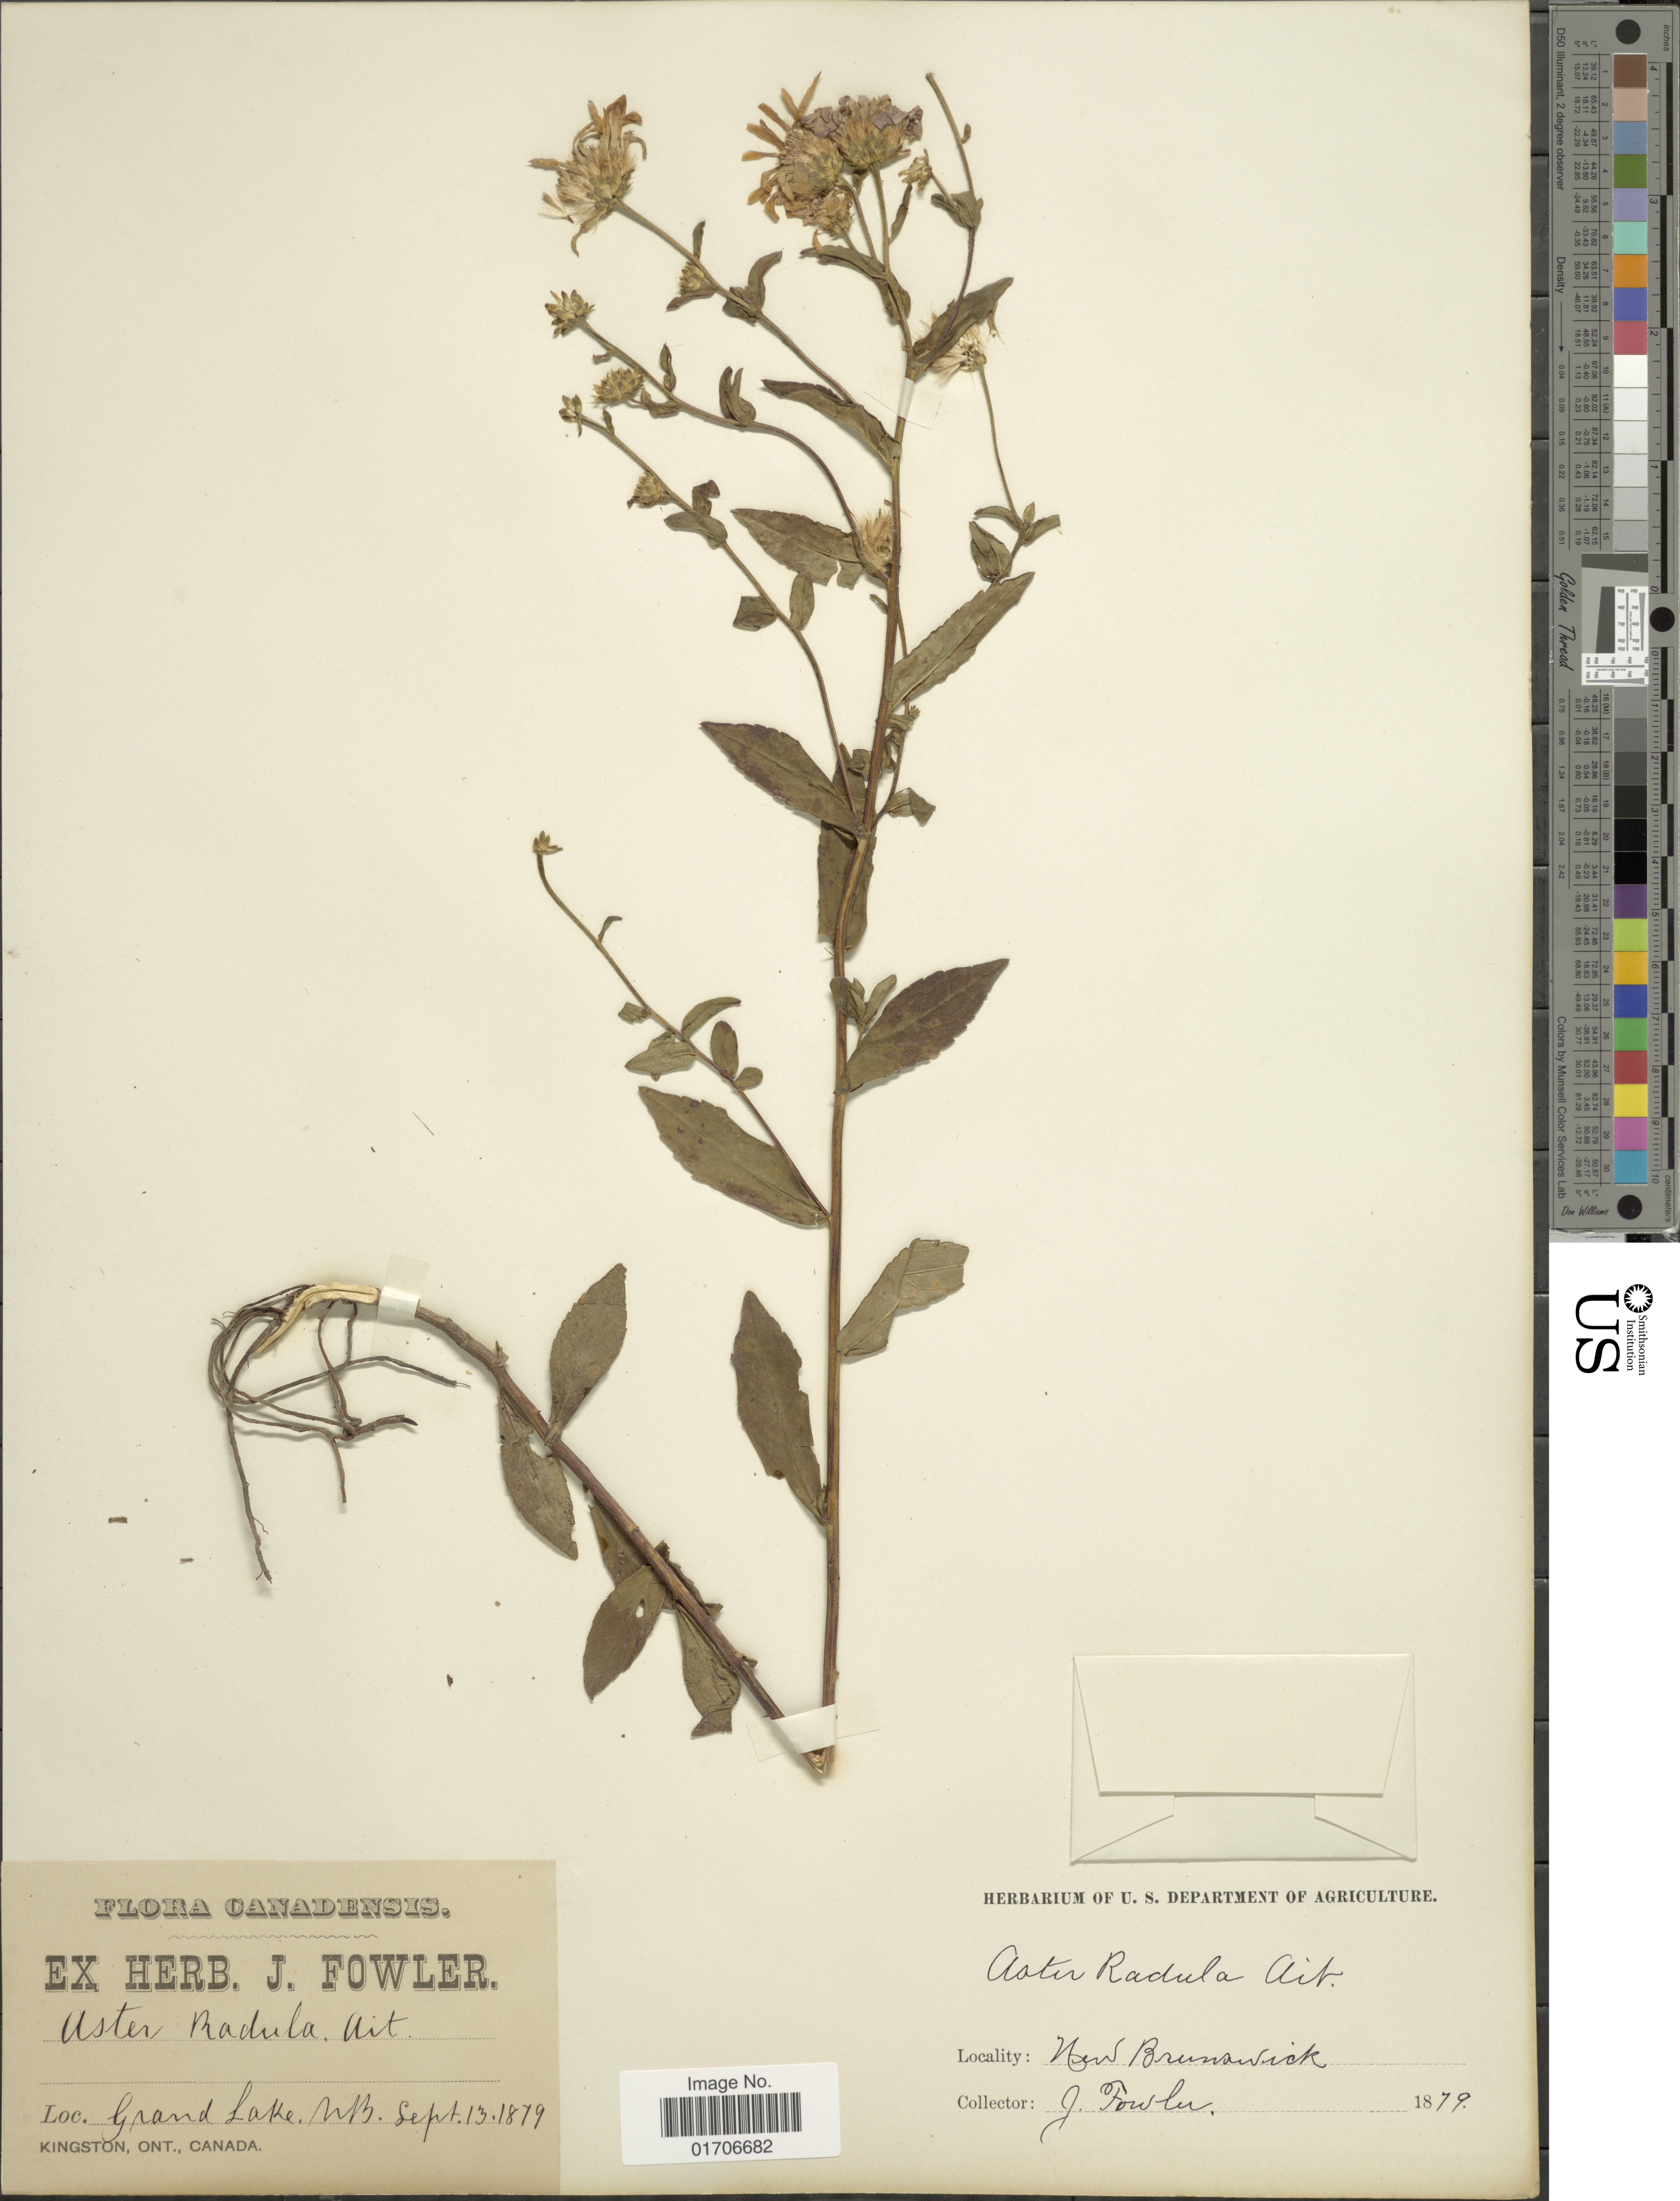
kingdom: Plantae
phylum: Tracheophyta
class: Magnoliopsida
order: Asterales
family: Asteraceae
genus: Eurybia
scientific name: Eurybia radula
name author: (Aiton) G.L. Nesom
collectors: J. P. Fowler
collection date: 1879-09-13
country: Canada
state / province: New Brunswick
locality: Grand Lake. NB.